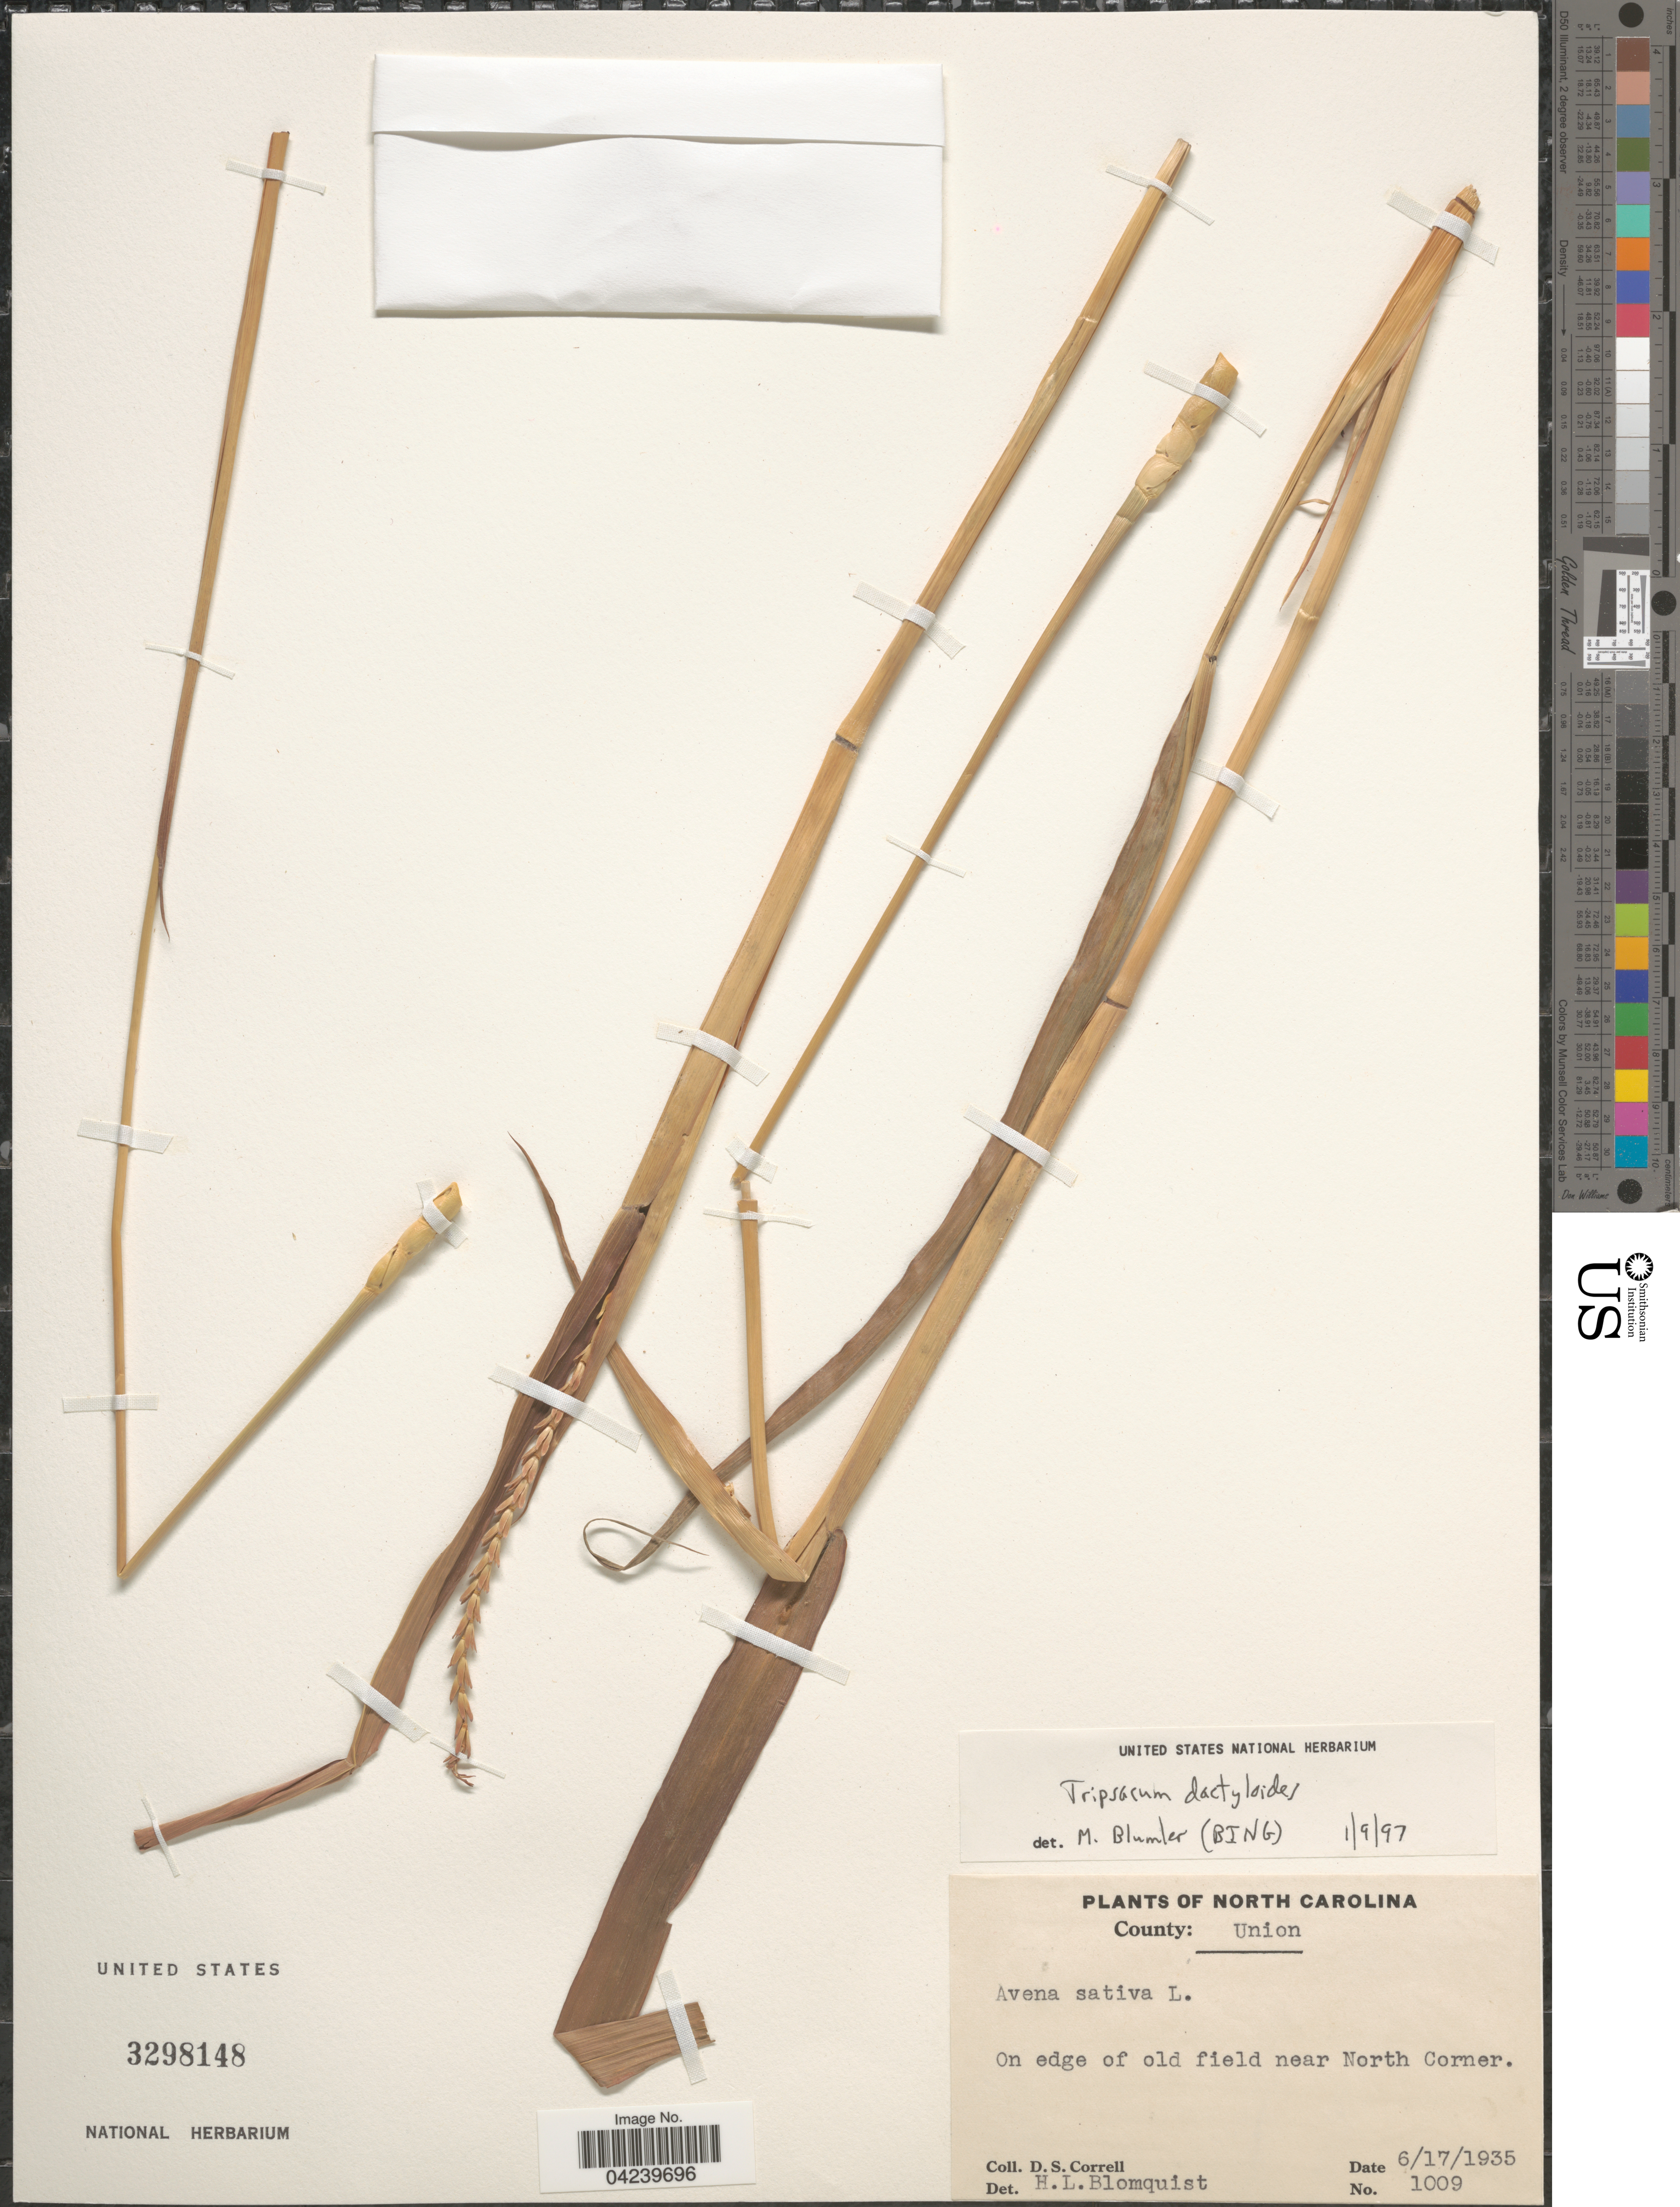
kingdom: Plantae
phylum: Tracheophyta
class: Liliopsida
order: Poales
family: Poaceae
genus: Tripsacum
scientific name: Tripsacum dactyloides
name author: (L.) L.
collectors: D. S. Correll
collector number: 1009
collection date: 1935-06-17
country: United States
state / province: North Carolina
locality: County: Union. On edge of old field near North Corner.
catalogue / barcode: US 3298148